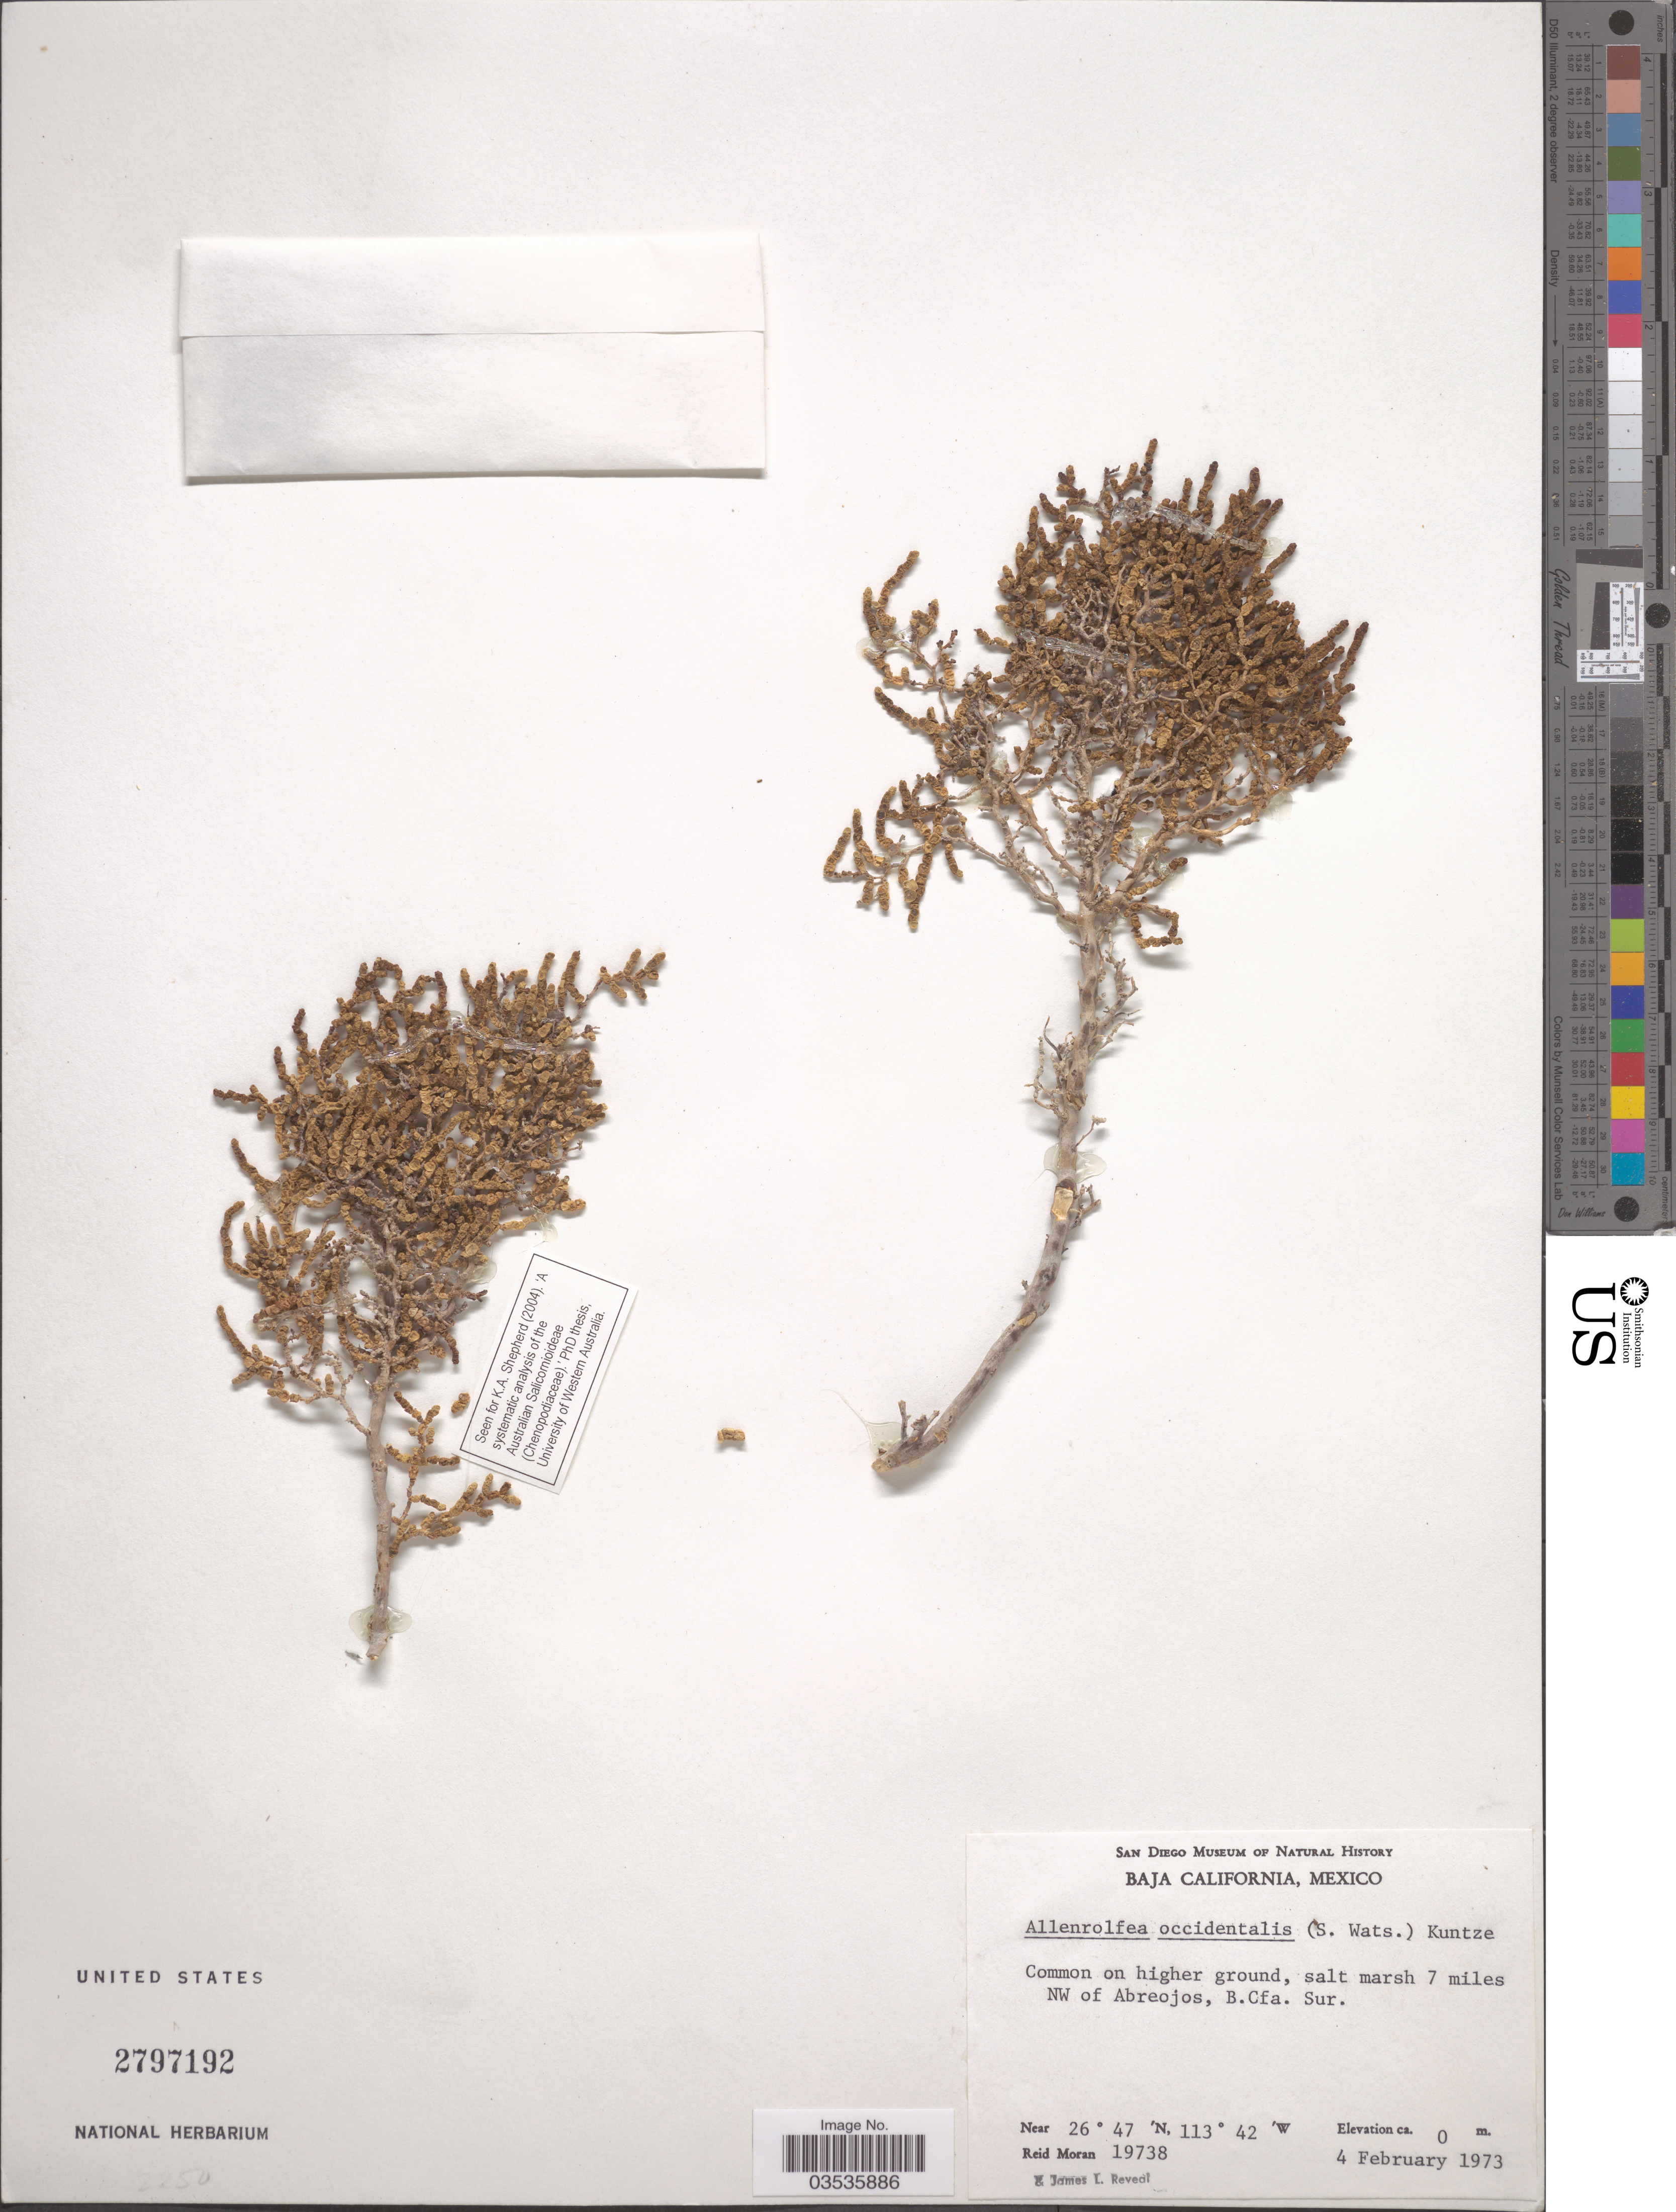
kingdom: Plantae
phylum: Tracheophyta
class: Magnoliopsida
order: Caryophyllales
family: Amaranthaceae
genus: Allenrolfea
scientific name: Allenrolfea occidentalis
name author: (S. Watson) Kuntze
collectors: R. V. Moran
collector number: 19738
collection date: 1973-02-04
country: Mexico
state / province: Baja California Sur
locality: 7 miles NW of Abreojos, B.Cfa. Sur.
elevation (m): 0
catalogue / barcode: US 2797192